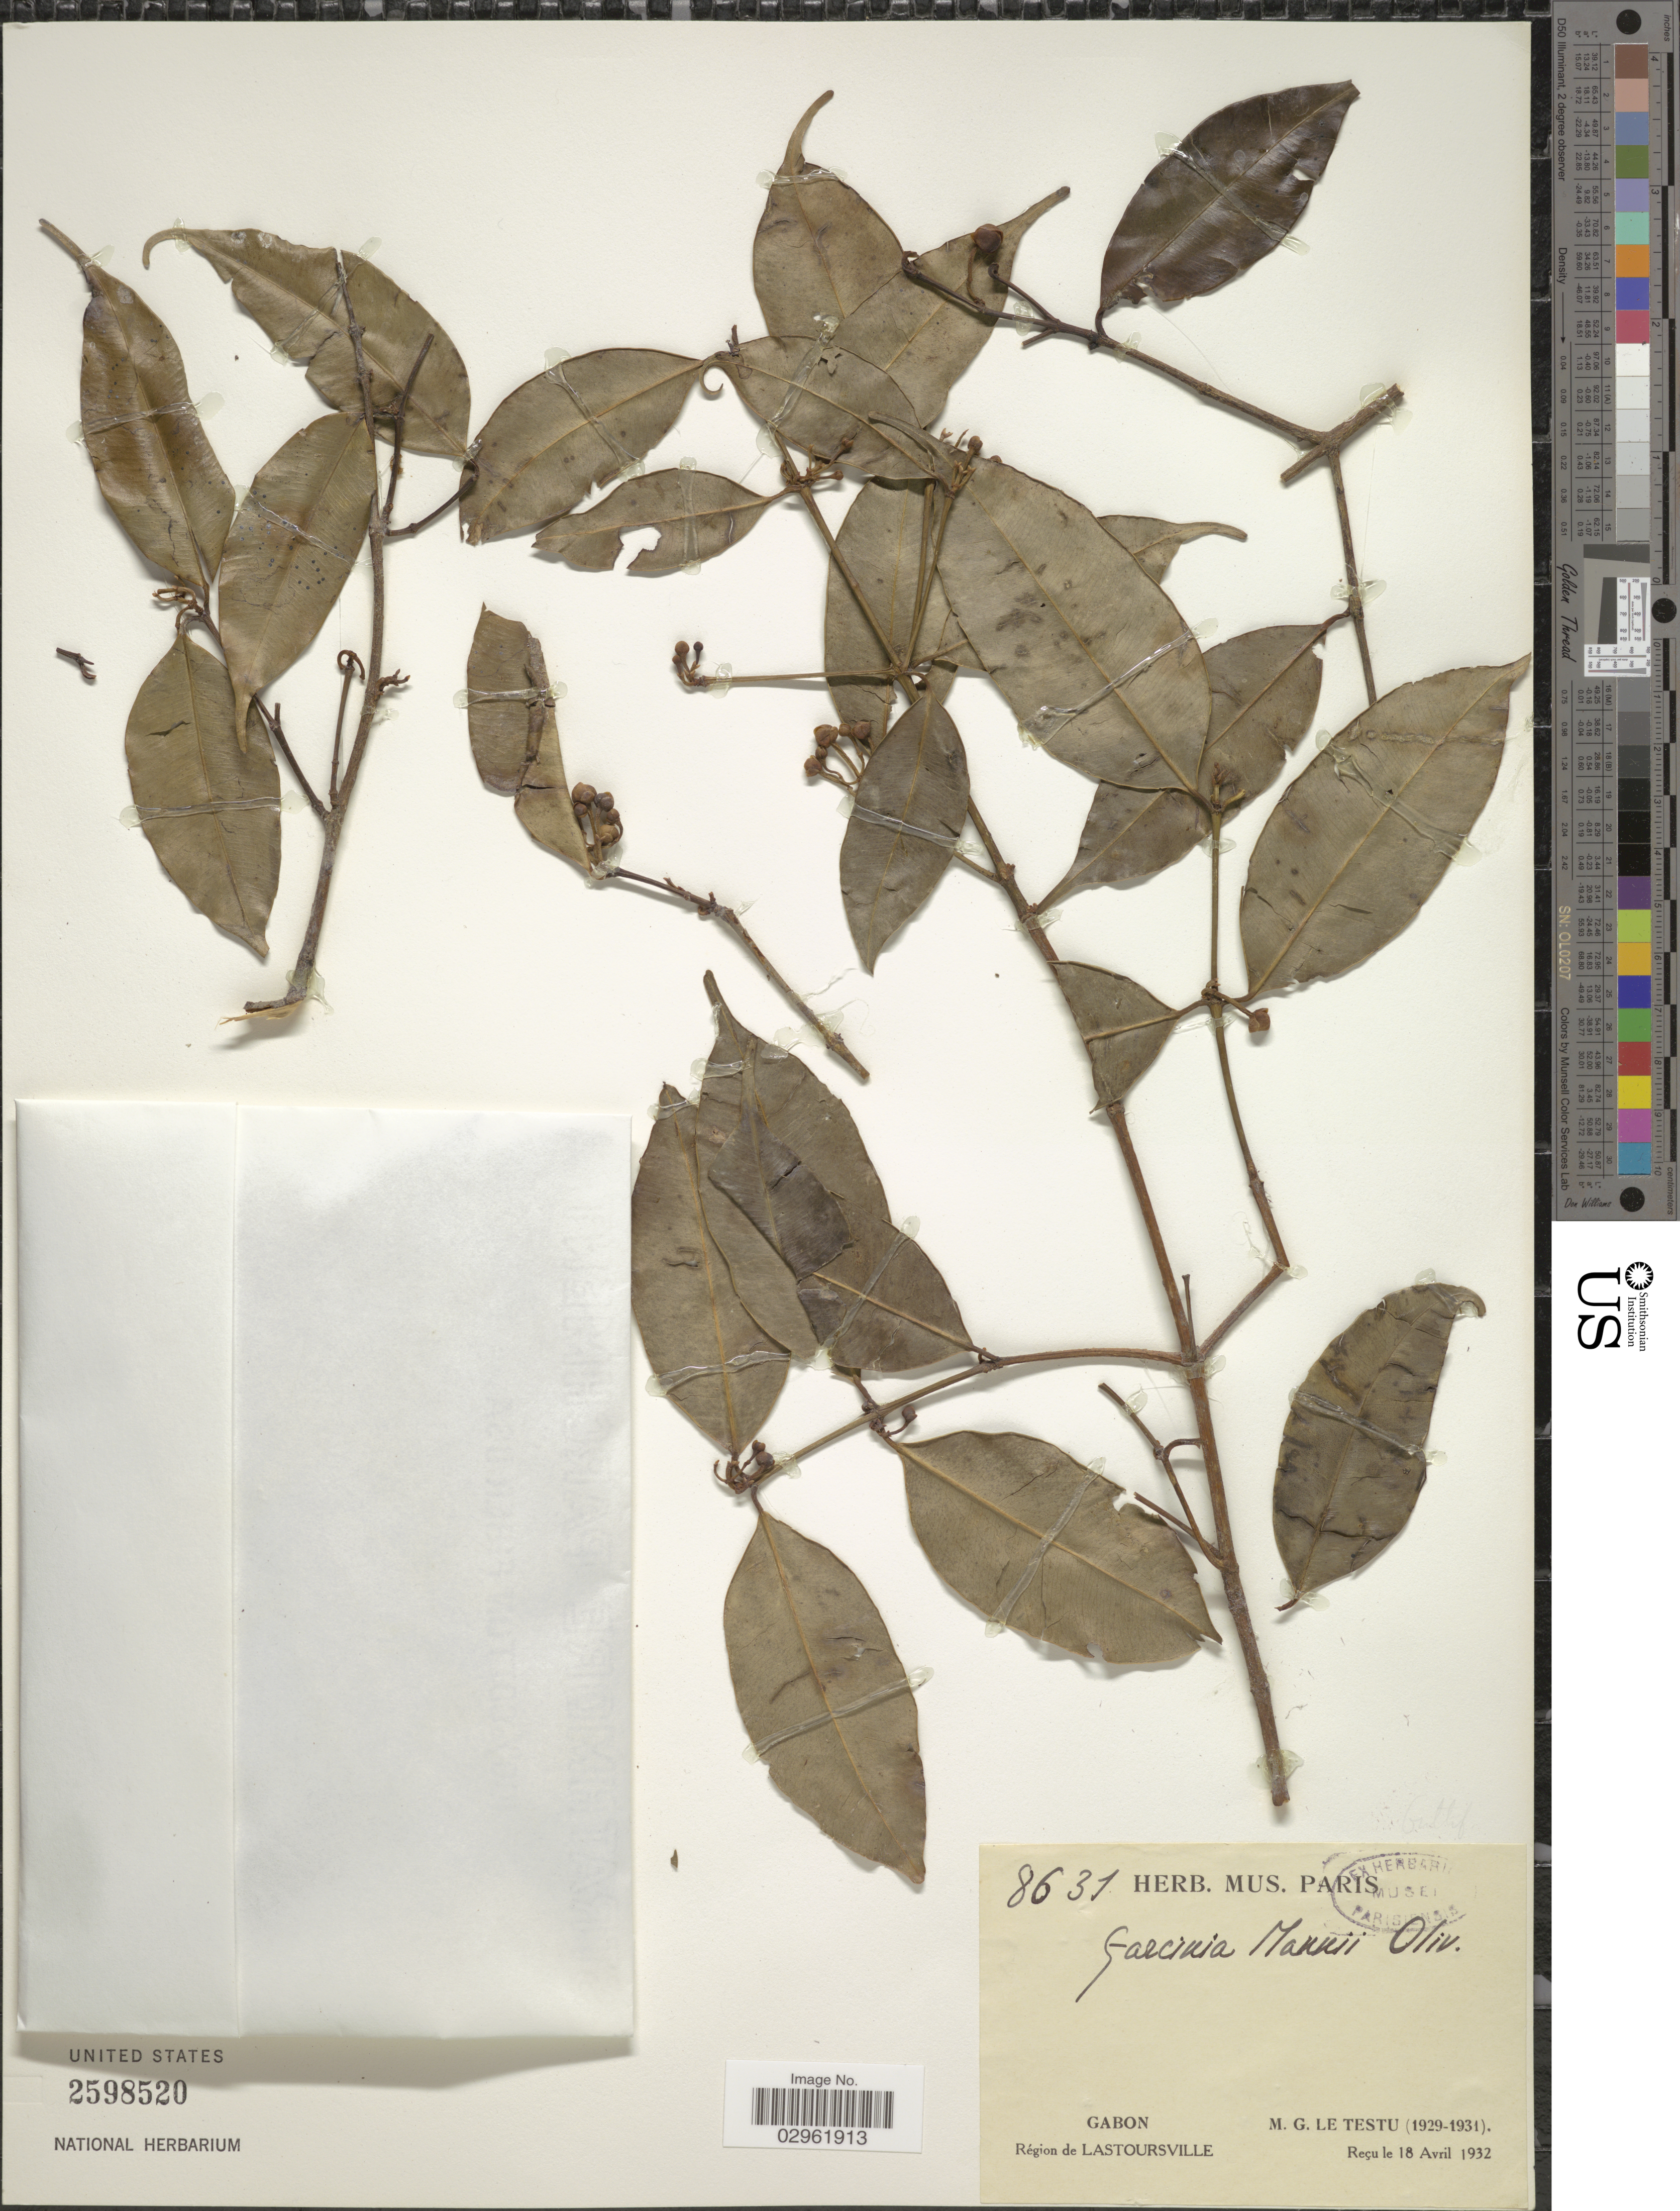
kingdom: Plantae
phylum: Tracheophyta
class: Magnoliopsida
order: Malpighiales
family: Clusiaceae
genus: Garcinia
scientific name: Garcinia mannii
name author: Oliv.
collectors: G. Le Testu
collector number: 8631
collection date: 1929/1931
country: Gabon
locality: Région de Lastoursville.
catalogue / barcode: US 2598520